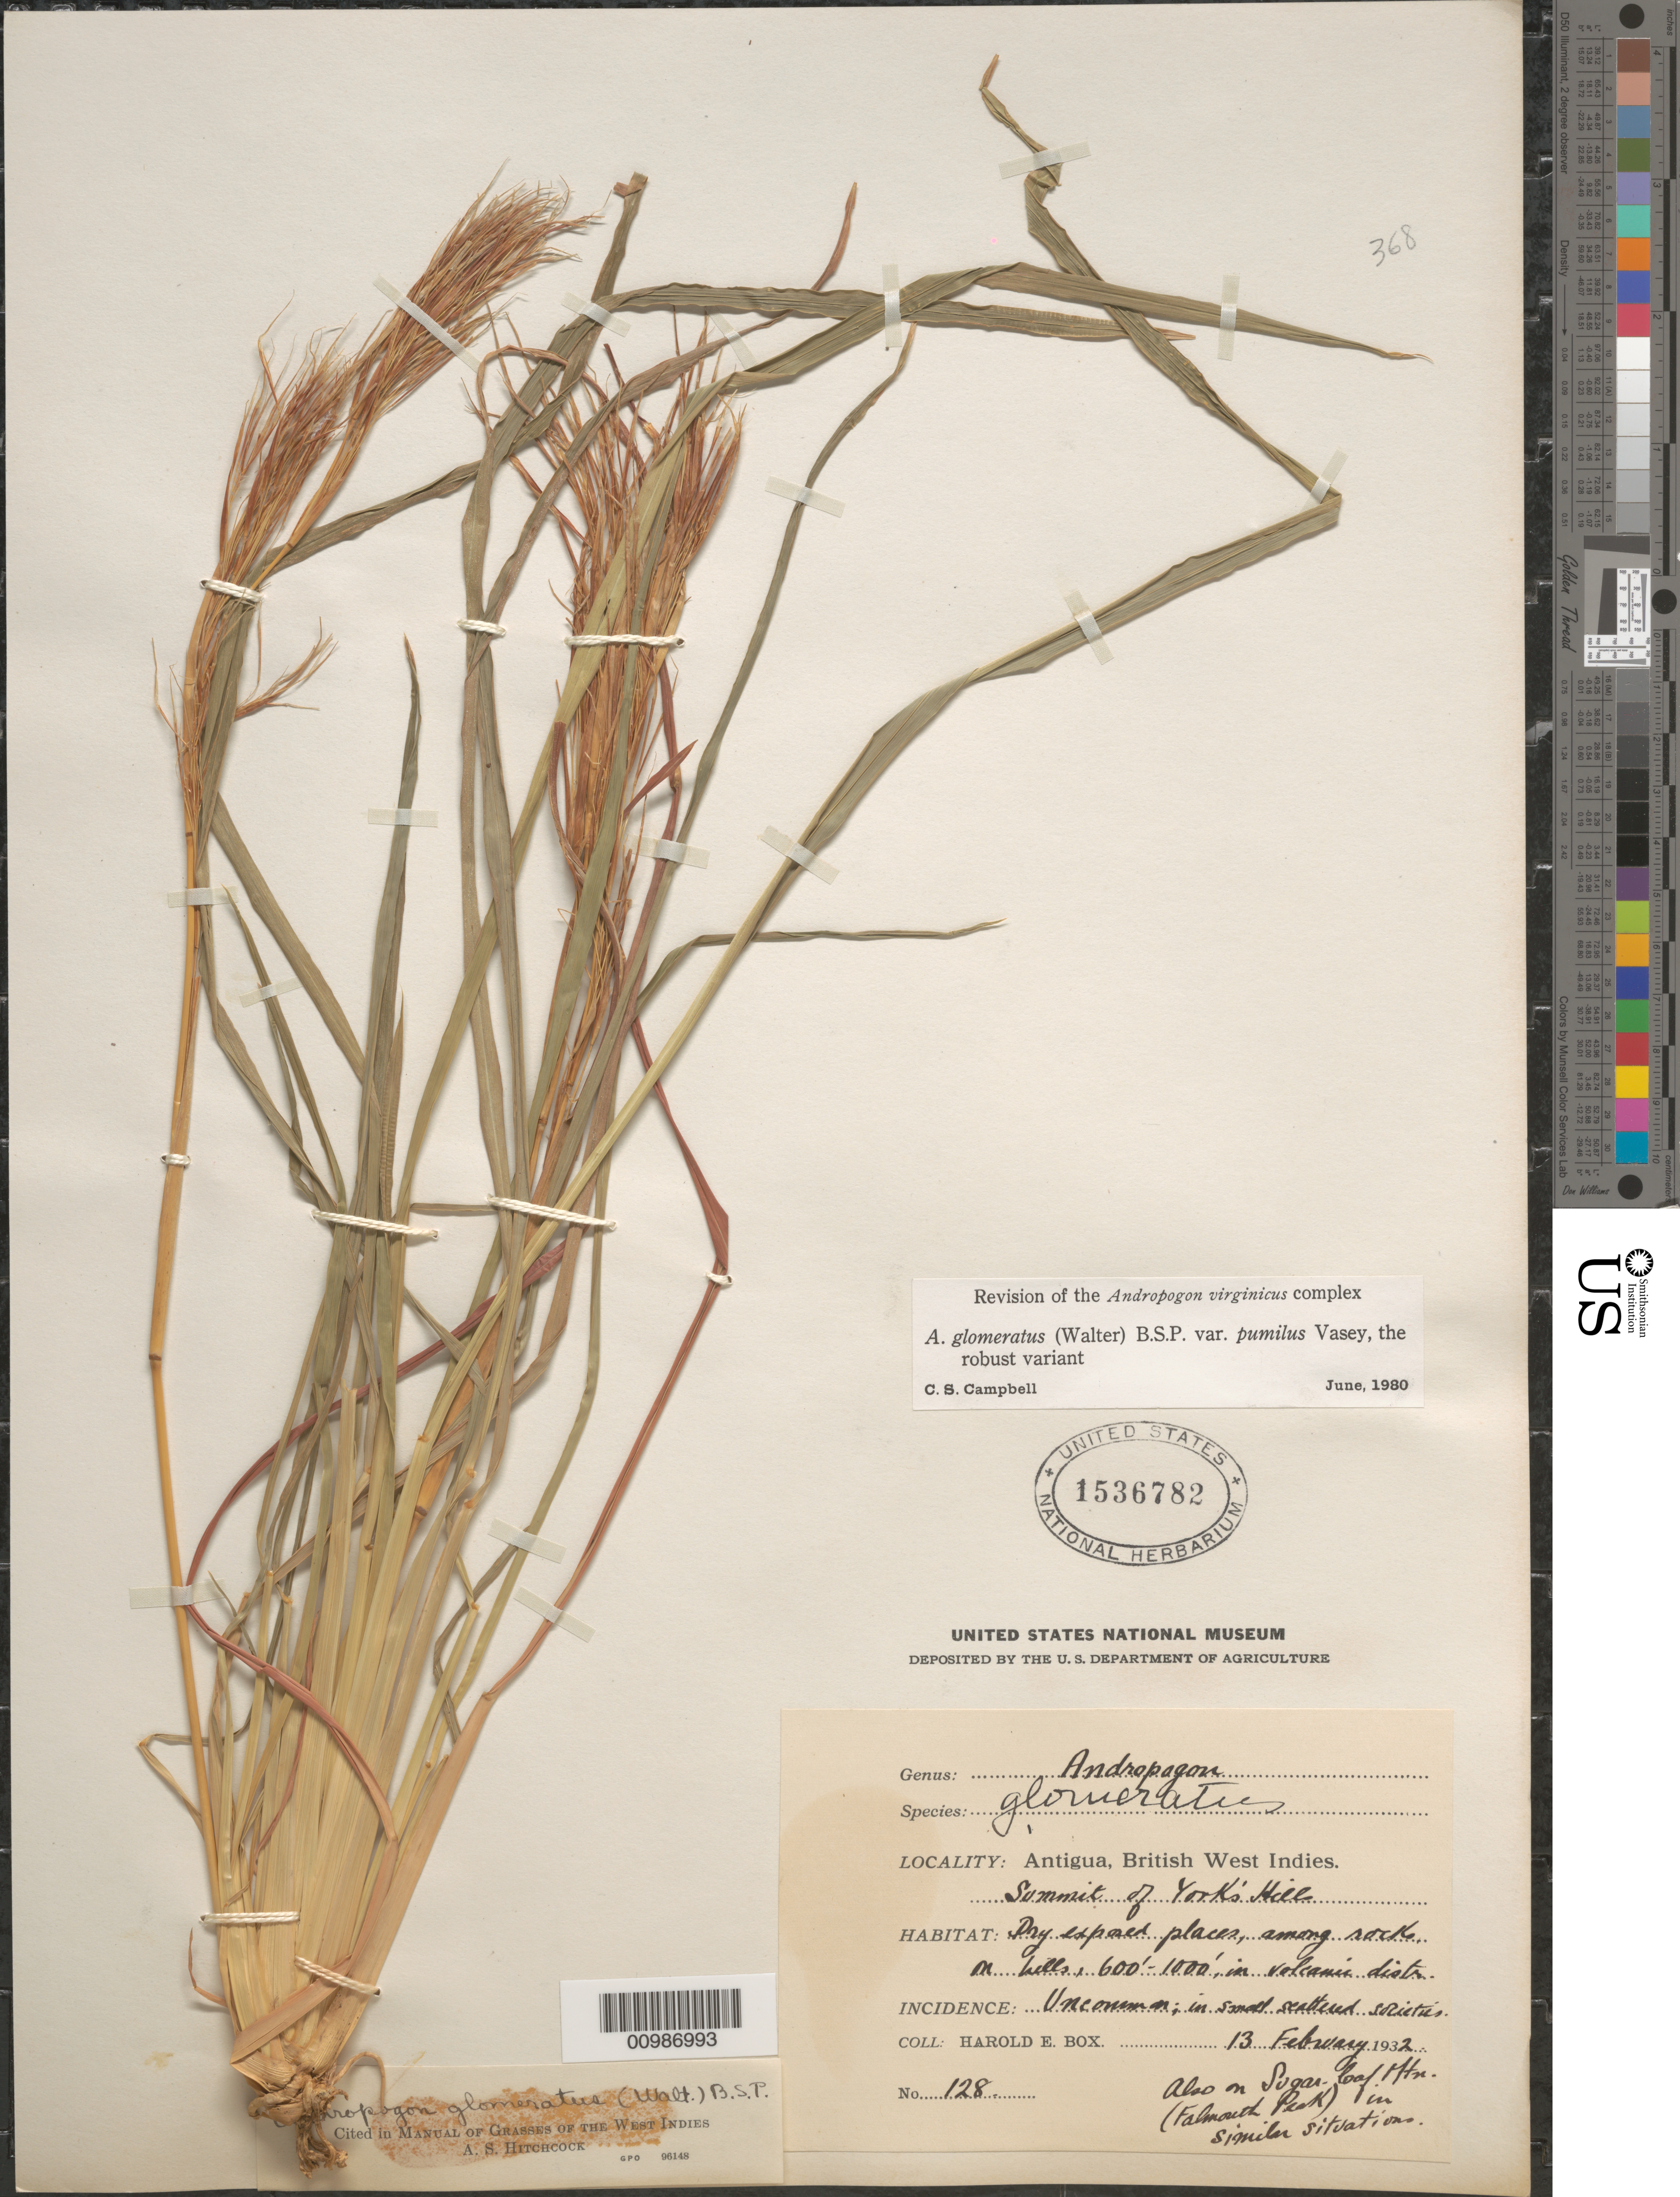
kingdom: Plantae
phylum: Tracheophyta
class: Liliopsida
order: Poales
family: Poaceae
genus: Andropogon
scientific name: Andropogon glomeratus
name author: (Walter) Britton, Stearns & Poggenb.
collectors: H. E. Box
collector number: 128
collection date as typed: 13 Feb 1932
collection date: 1932-02-13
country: Antigua and Barbuda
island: Antigua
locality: York's Hill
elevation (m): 183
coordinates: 0 N, 0 E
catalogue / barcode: US 1536782